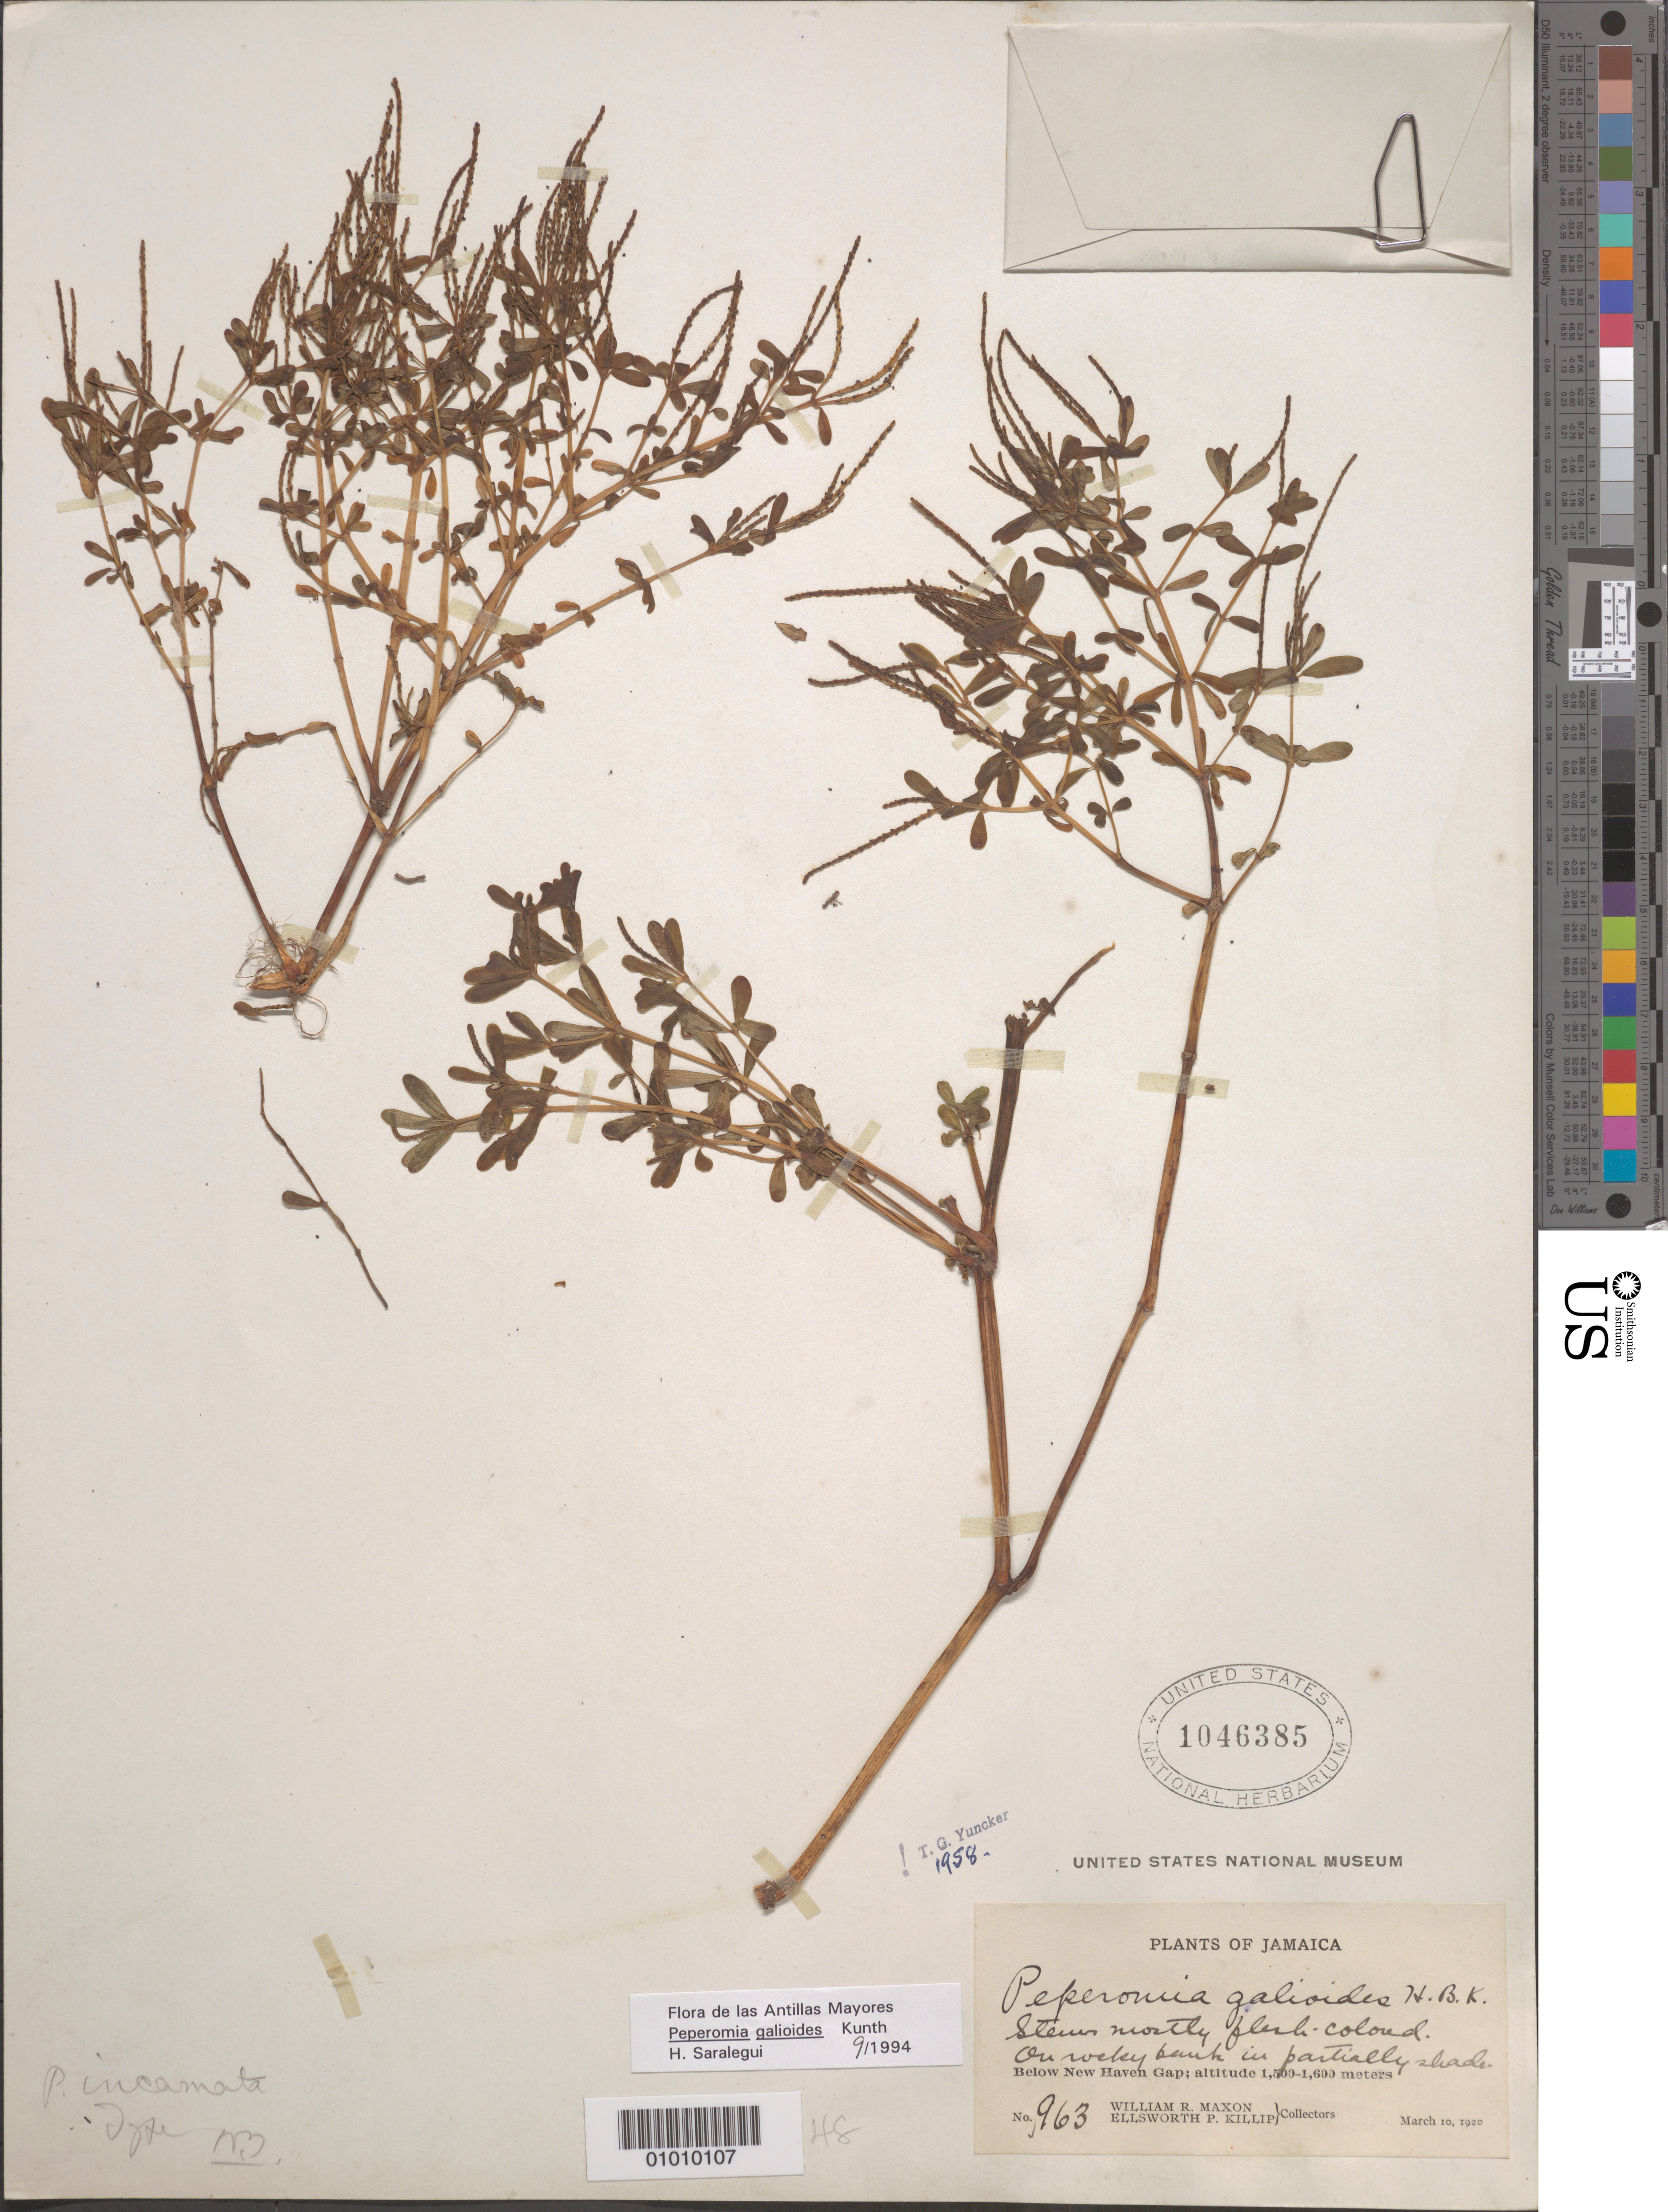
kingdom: Plantae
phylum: Tracheophyta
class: Magnoliopsida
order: Piperales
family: Piperaceae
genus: Peperomia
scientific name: Peperomia galioides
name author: Kunth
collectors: W. R. Maxon & E. P. Killip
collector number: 963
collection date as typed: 10 Mar 1920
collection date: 1920-03-10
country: Jamaica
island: Jamaica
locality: Below New Haven Gap on rocky bank in partial shade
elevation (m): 1500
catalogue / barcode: US 1046385